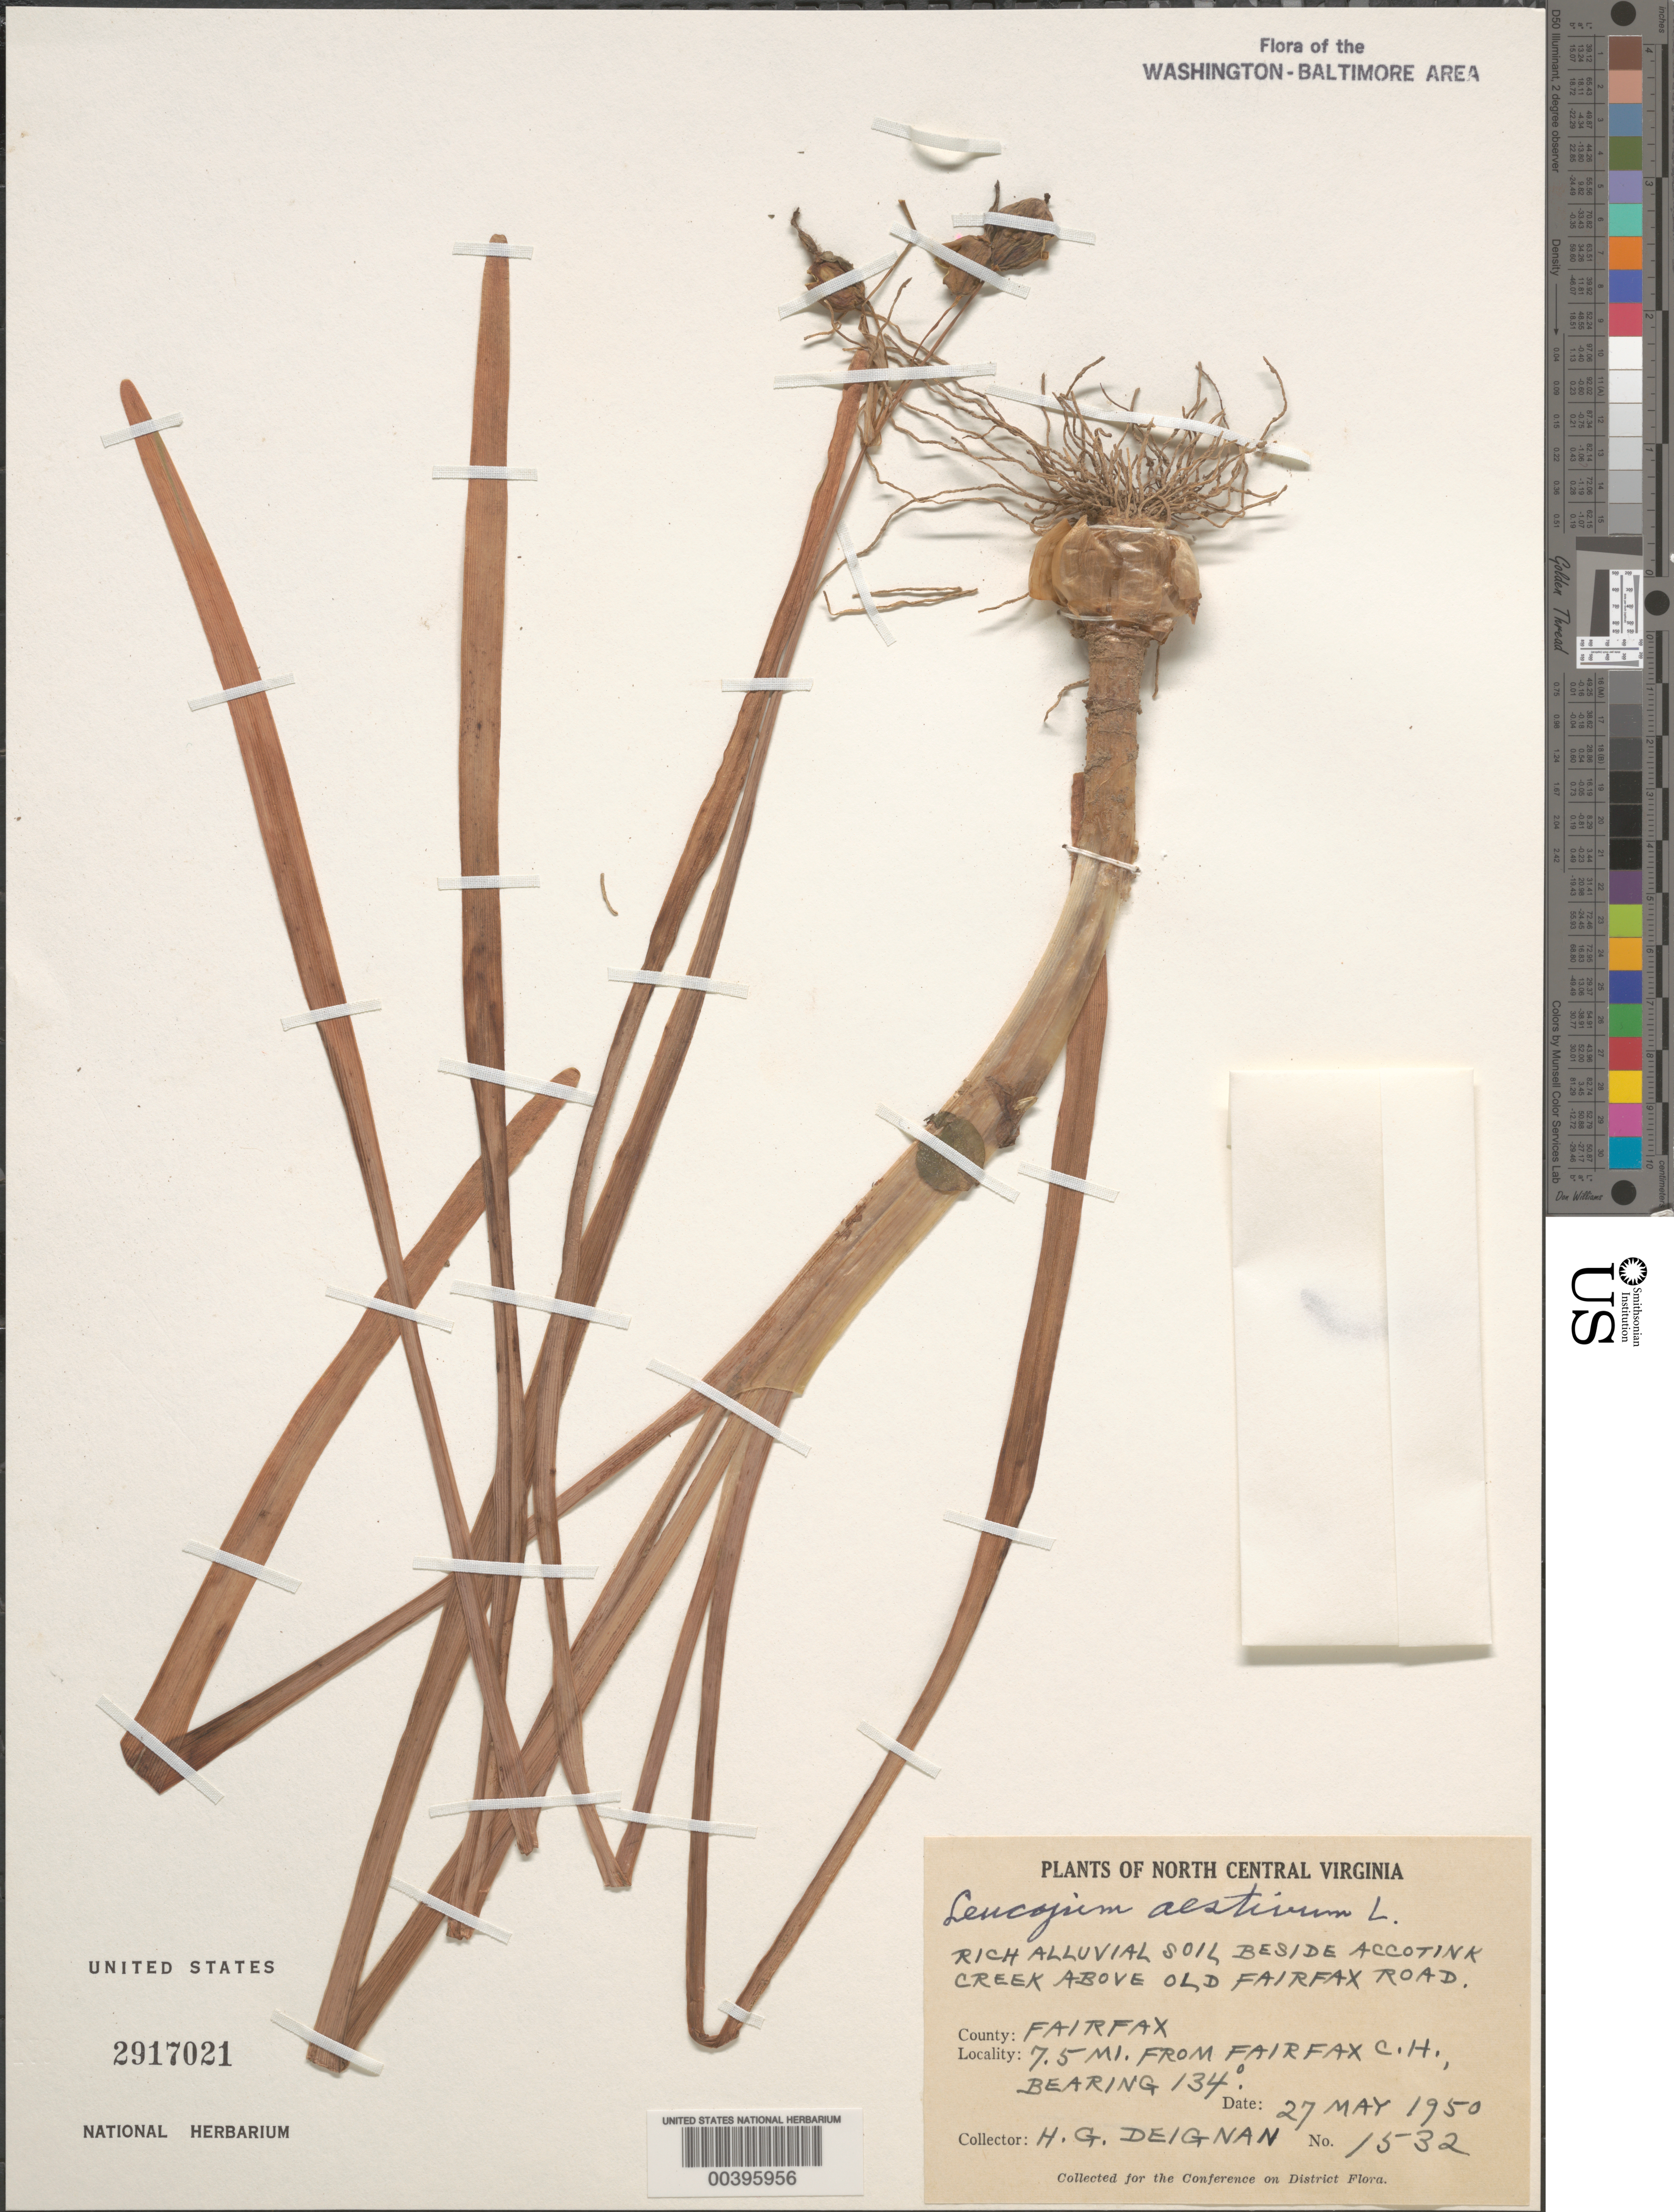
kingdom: Plantae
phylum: Tracheophyta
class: Liliopsida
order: Asparagales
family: Amaryllidaceae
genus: Leucojum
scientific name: Leucojum aestivum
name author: L.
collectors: H. Deignan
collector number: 1532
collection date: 1950-05-27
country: United States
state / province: Virginia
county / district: Fairfax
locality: North Central Virginia. Rich alluvial soil beside Accotink Creek above Old Fairfax Road. County: Fairfax. 7.5 mi. from Fairfax C.H. Bearing 134°.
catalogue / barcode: US 2917021